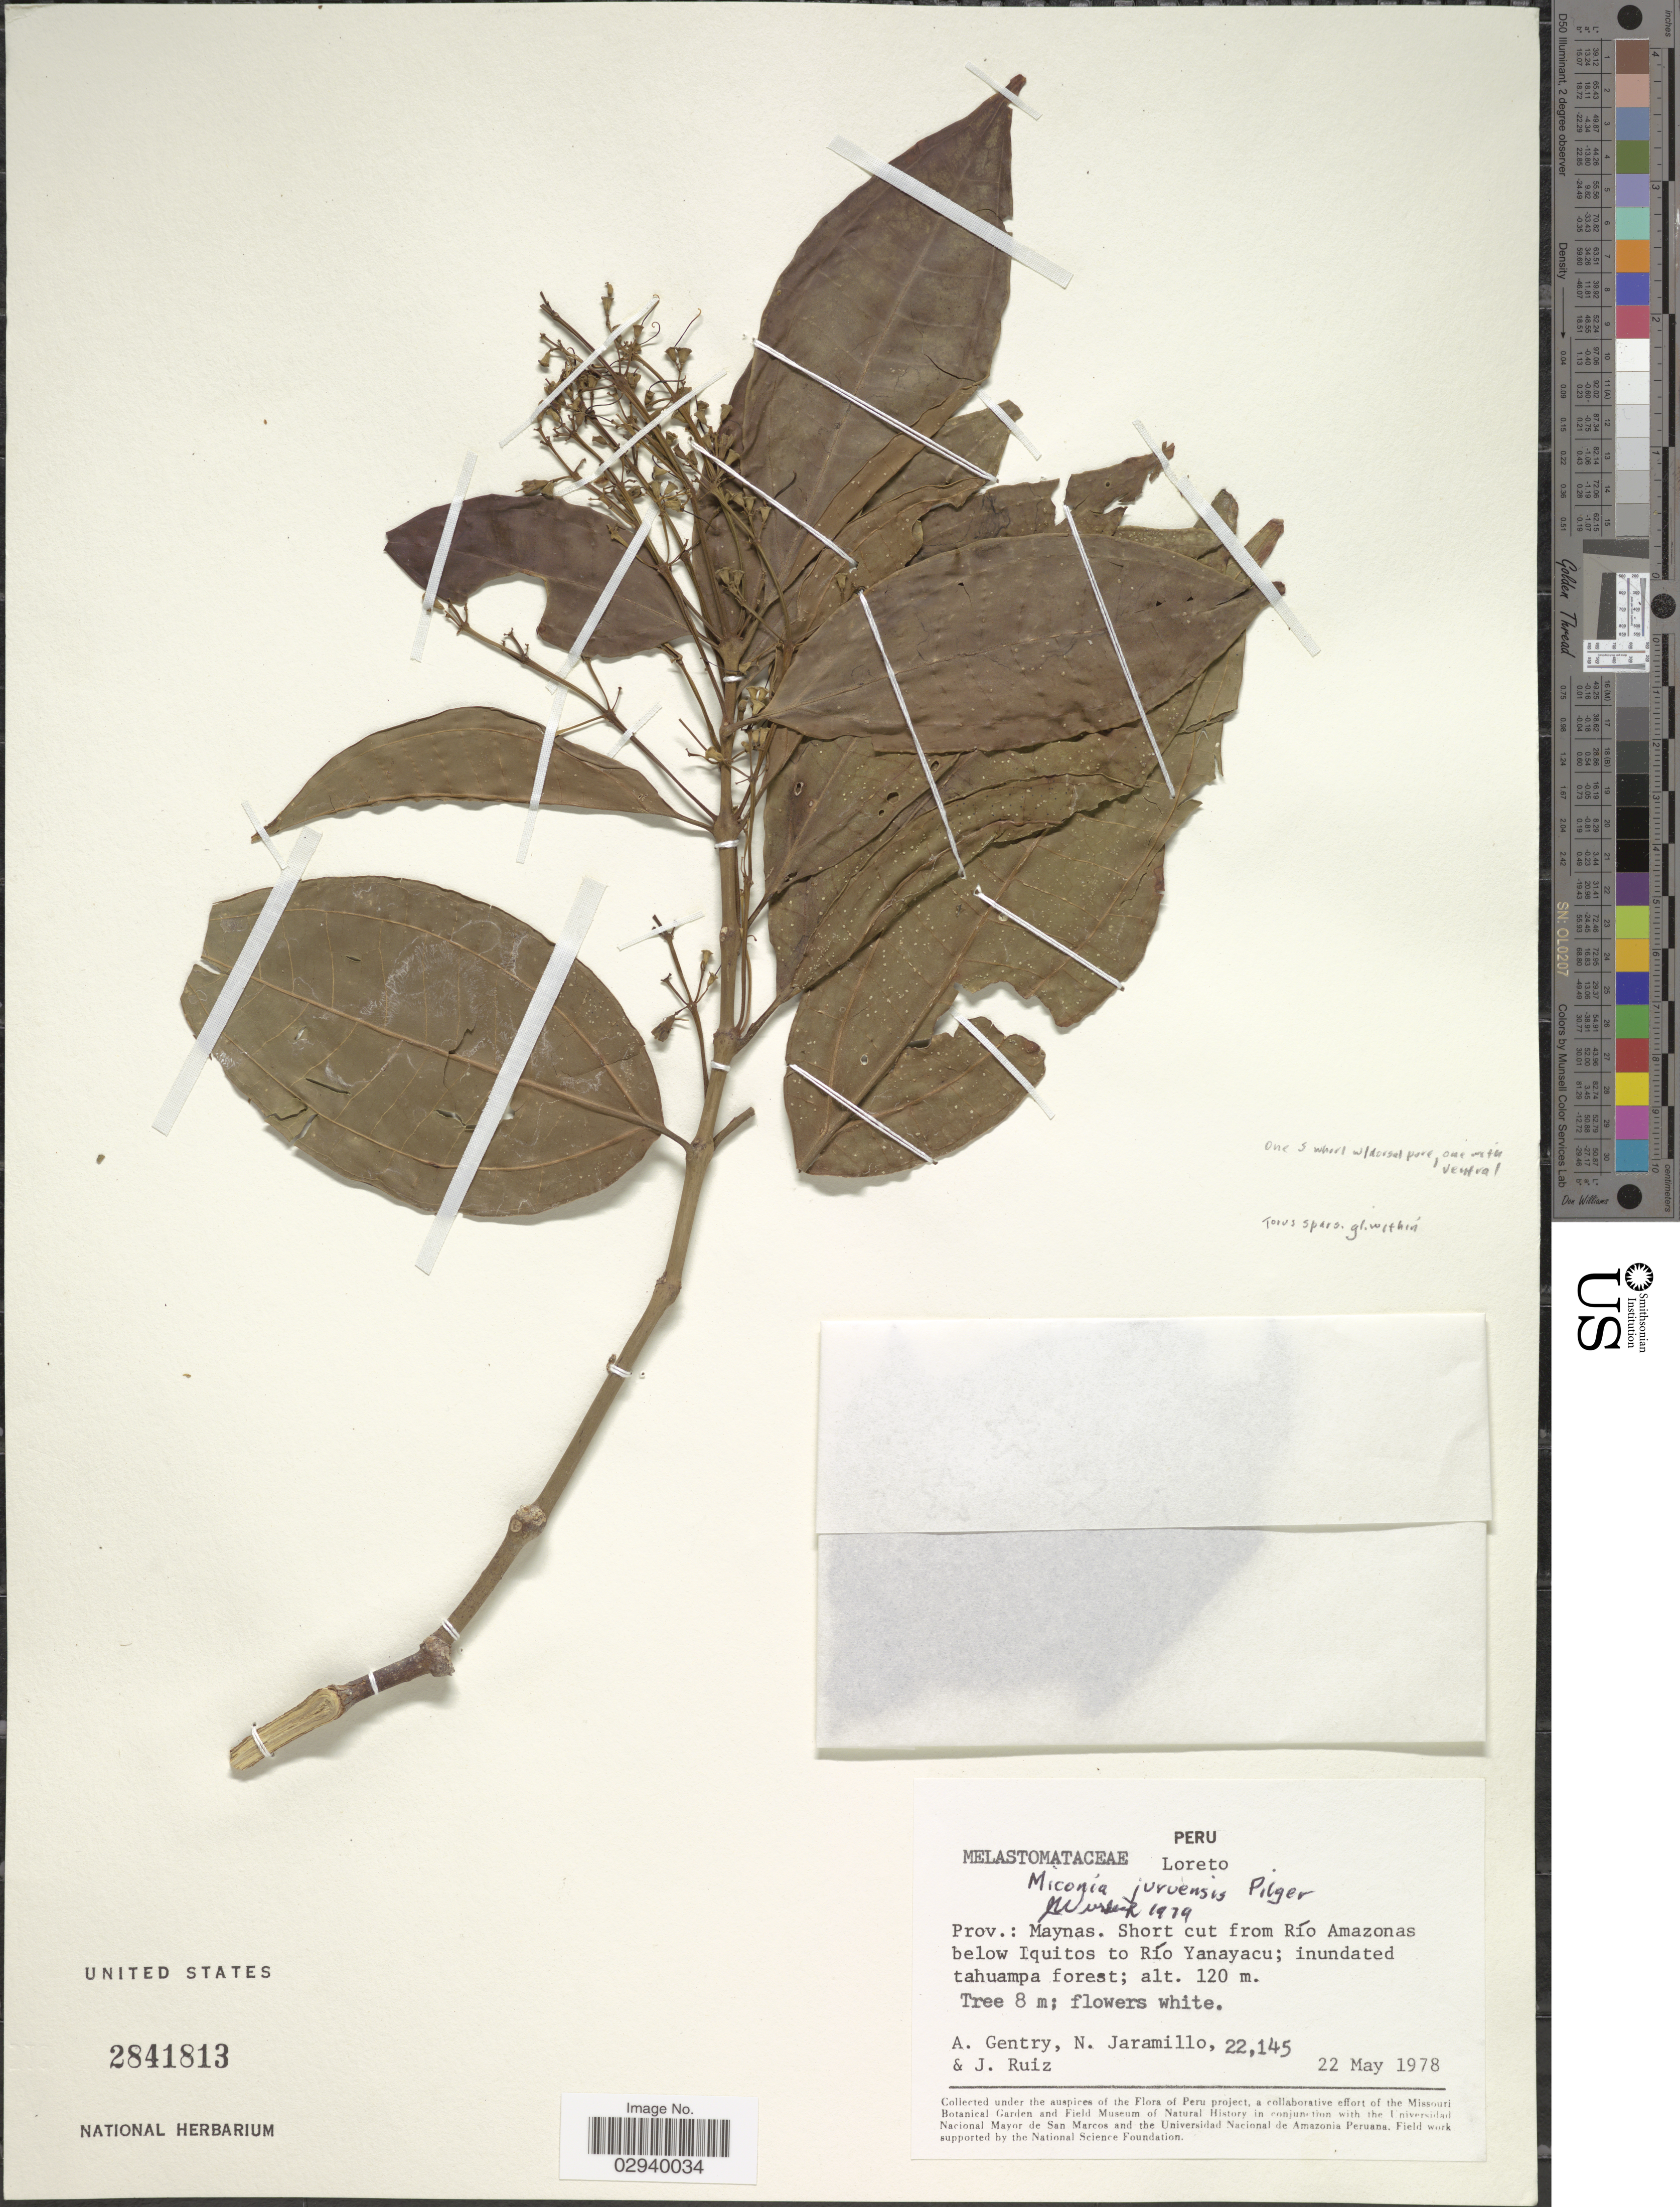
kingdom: Plantae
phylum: Tracheophyta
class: Magnoliopsida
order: Myrtales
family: Melastomataceae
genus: Miconia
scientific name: Miconia juruensis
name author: Pilg.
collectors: A. H. Gentry, N. Jaramillo & J. Ruiz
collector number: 22145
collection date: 1978-05-22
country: Peru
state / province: Loreto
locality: Prov.: Maynas. Short cut from Río Amazonas below Iquitos to Río Yanayacu.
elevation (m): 120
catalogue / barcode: US 2841813